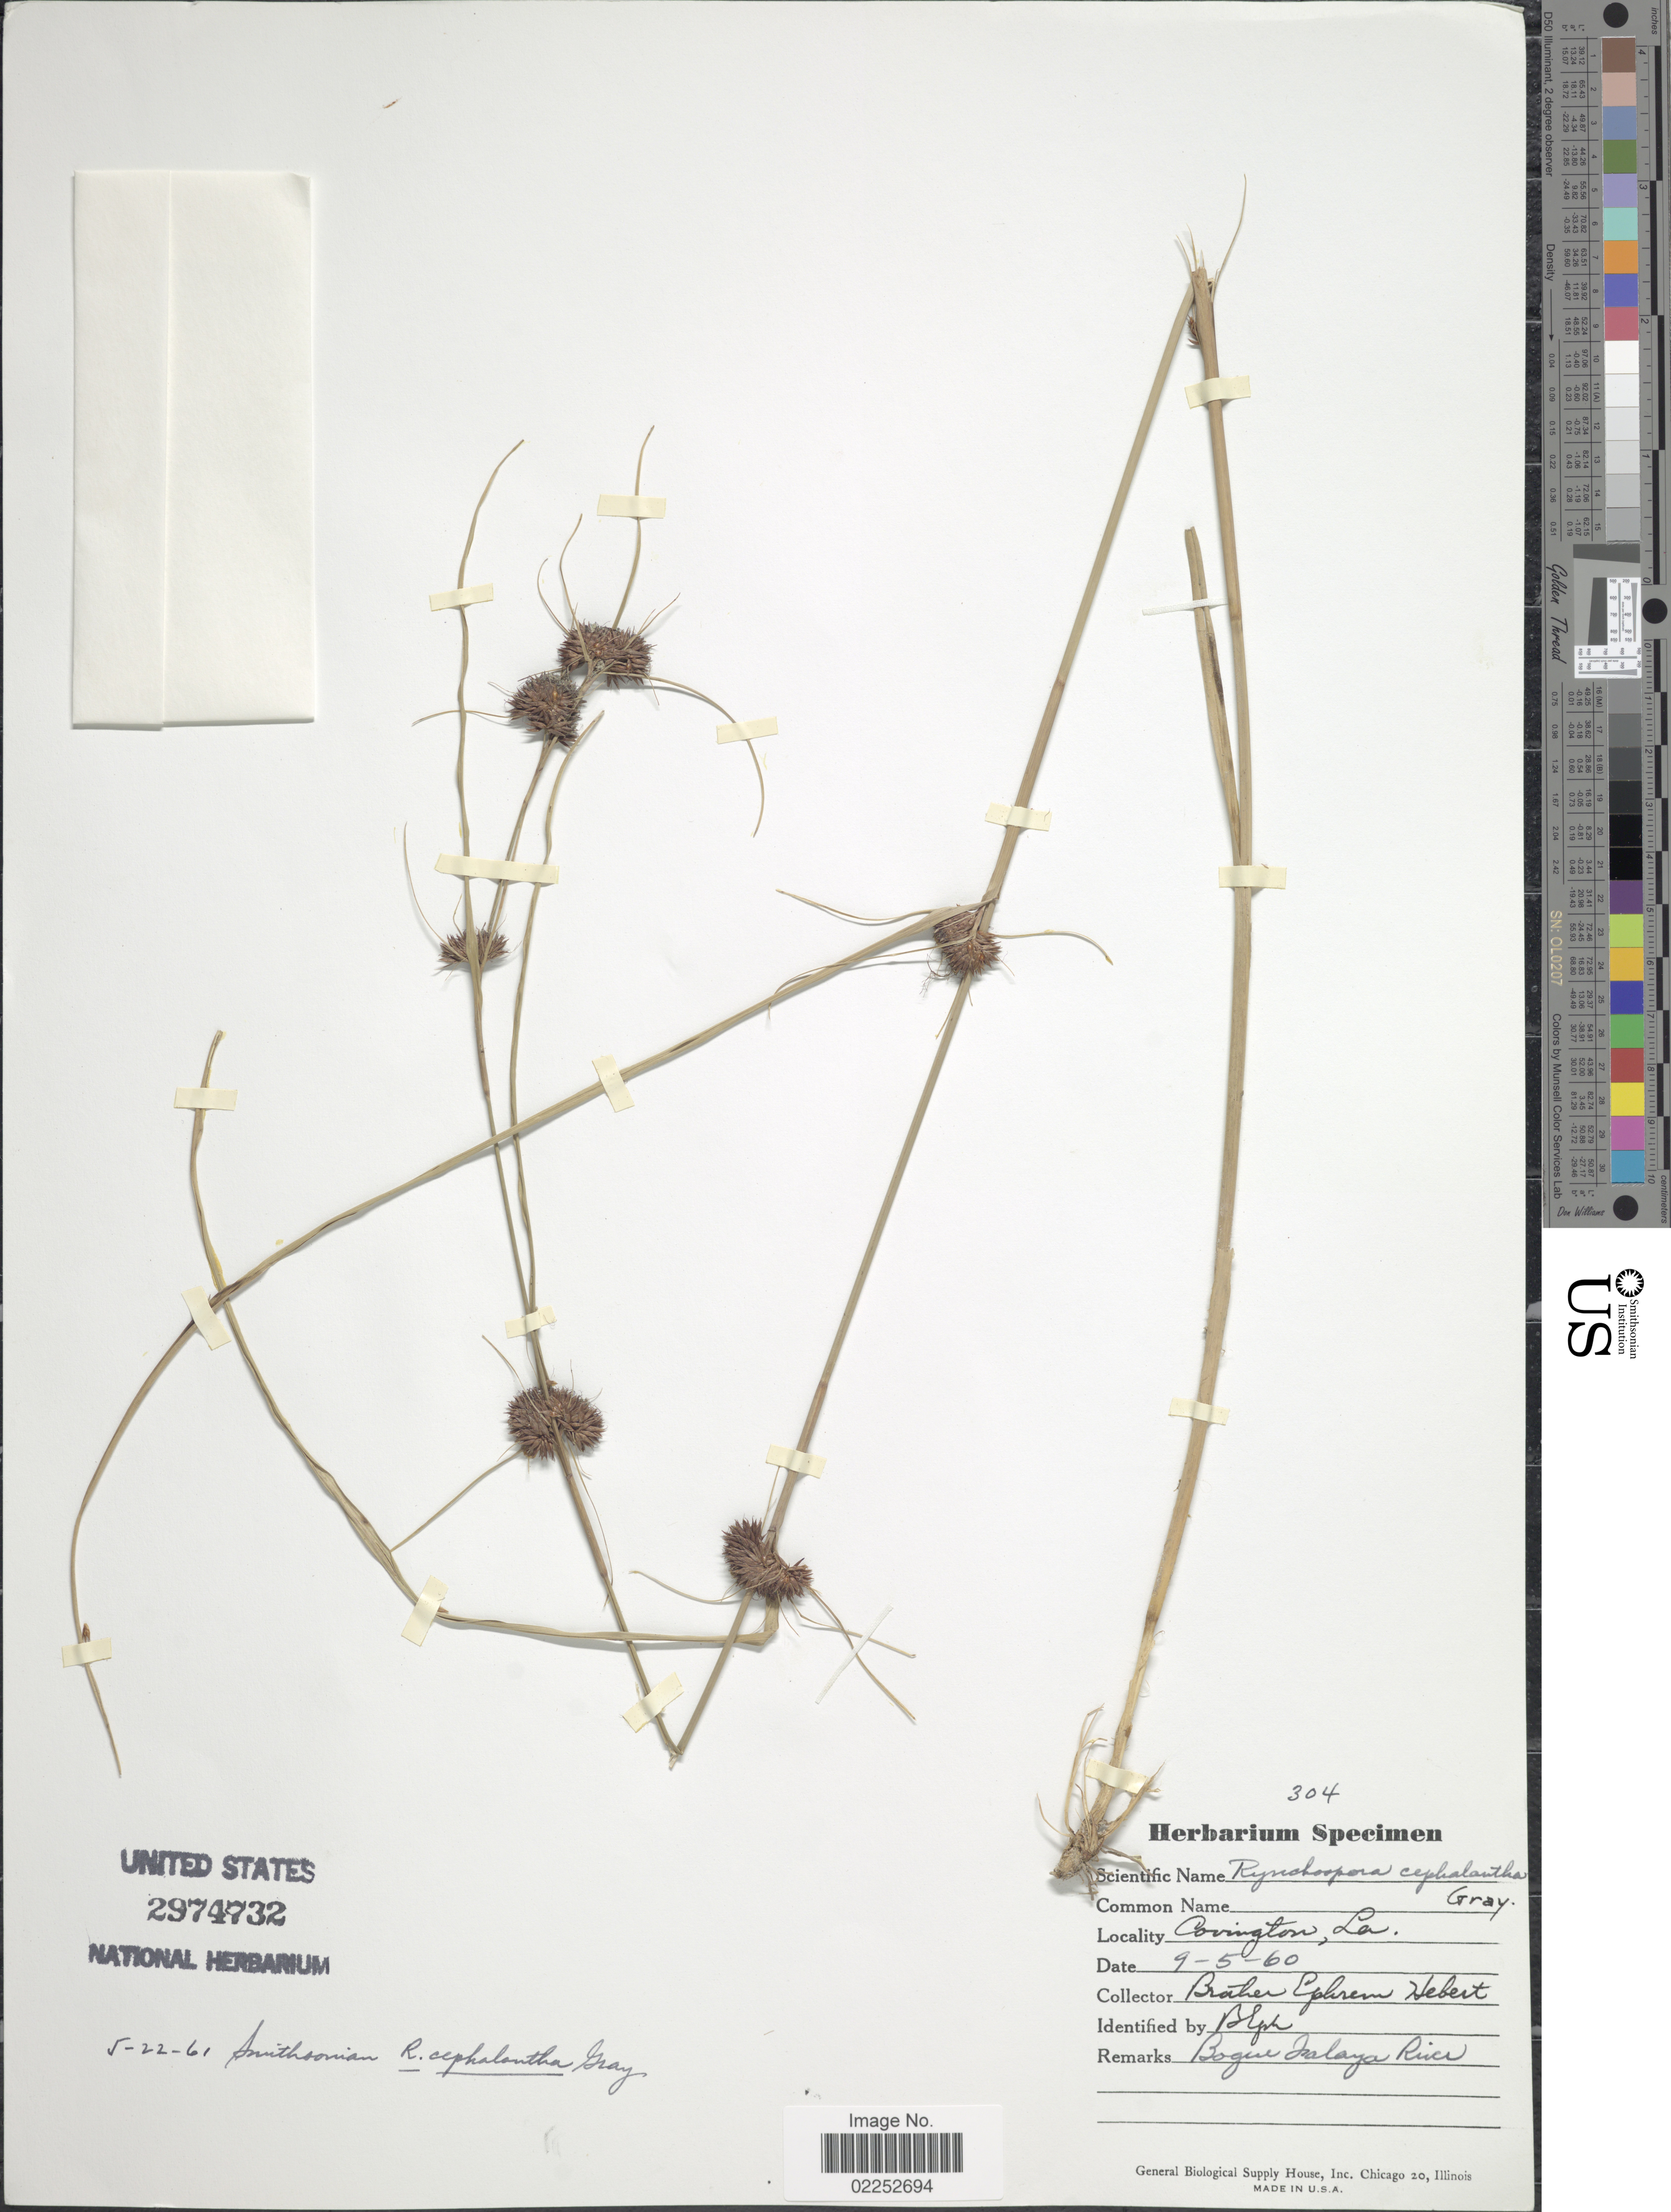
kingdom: Plantae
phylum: Tracheophyta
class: Liliopsida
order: Poales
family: Cyperaceae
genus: Rhynchospora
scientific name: Rhynchospora cephalantha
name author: A. Gray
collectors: E. Hebert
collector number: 304?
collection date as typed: Transcribed d/m/y: 5/9/60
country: United States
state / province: Louisiana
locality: Covington, Bogue Falaya River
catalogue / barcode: US 2974732